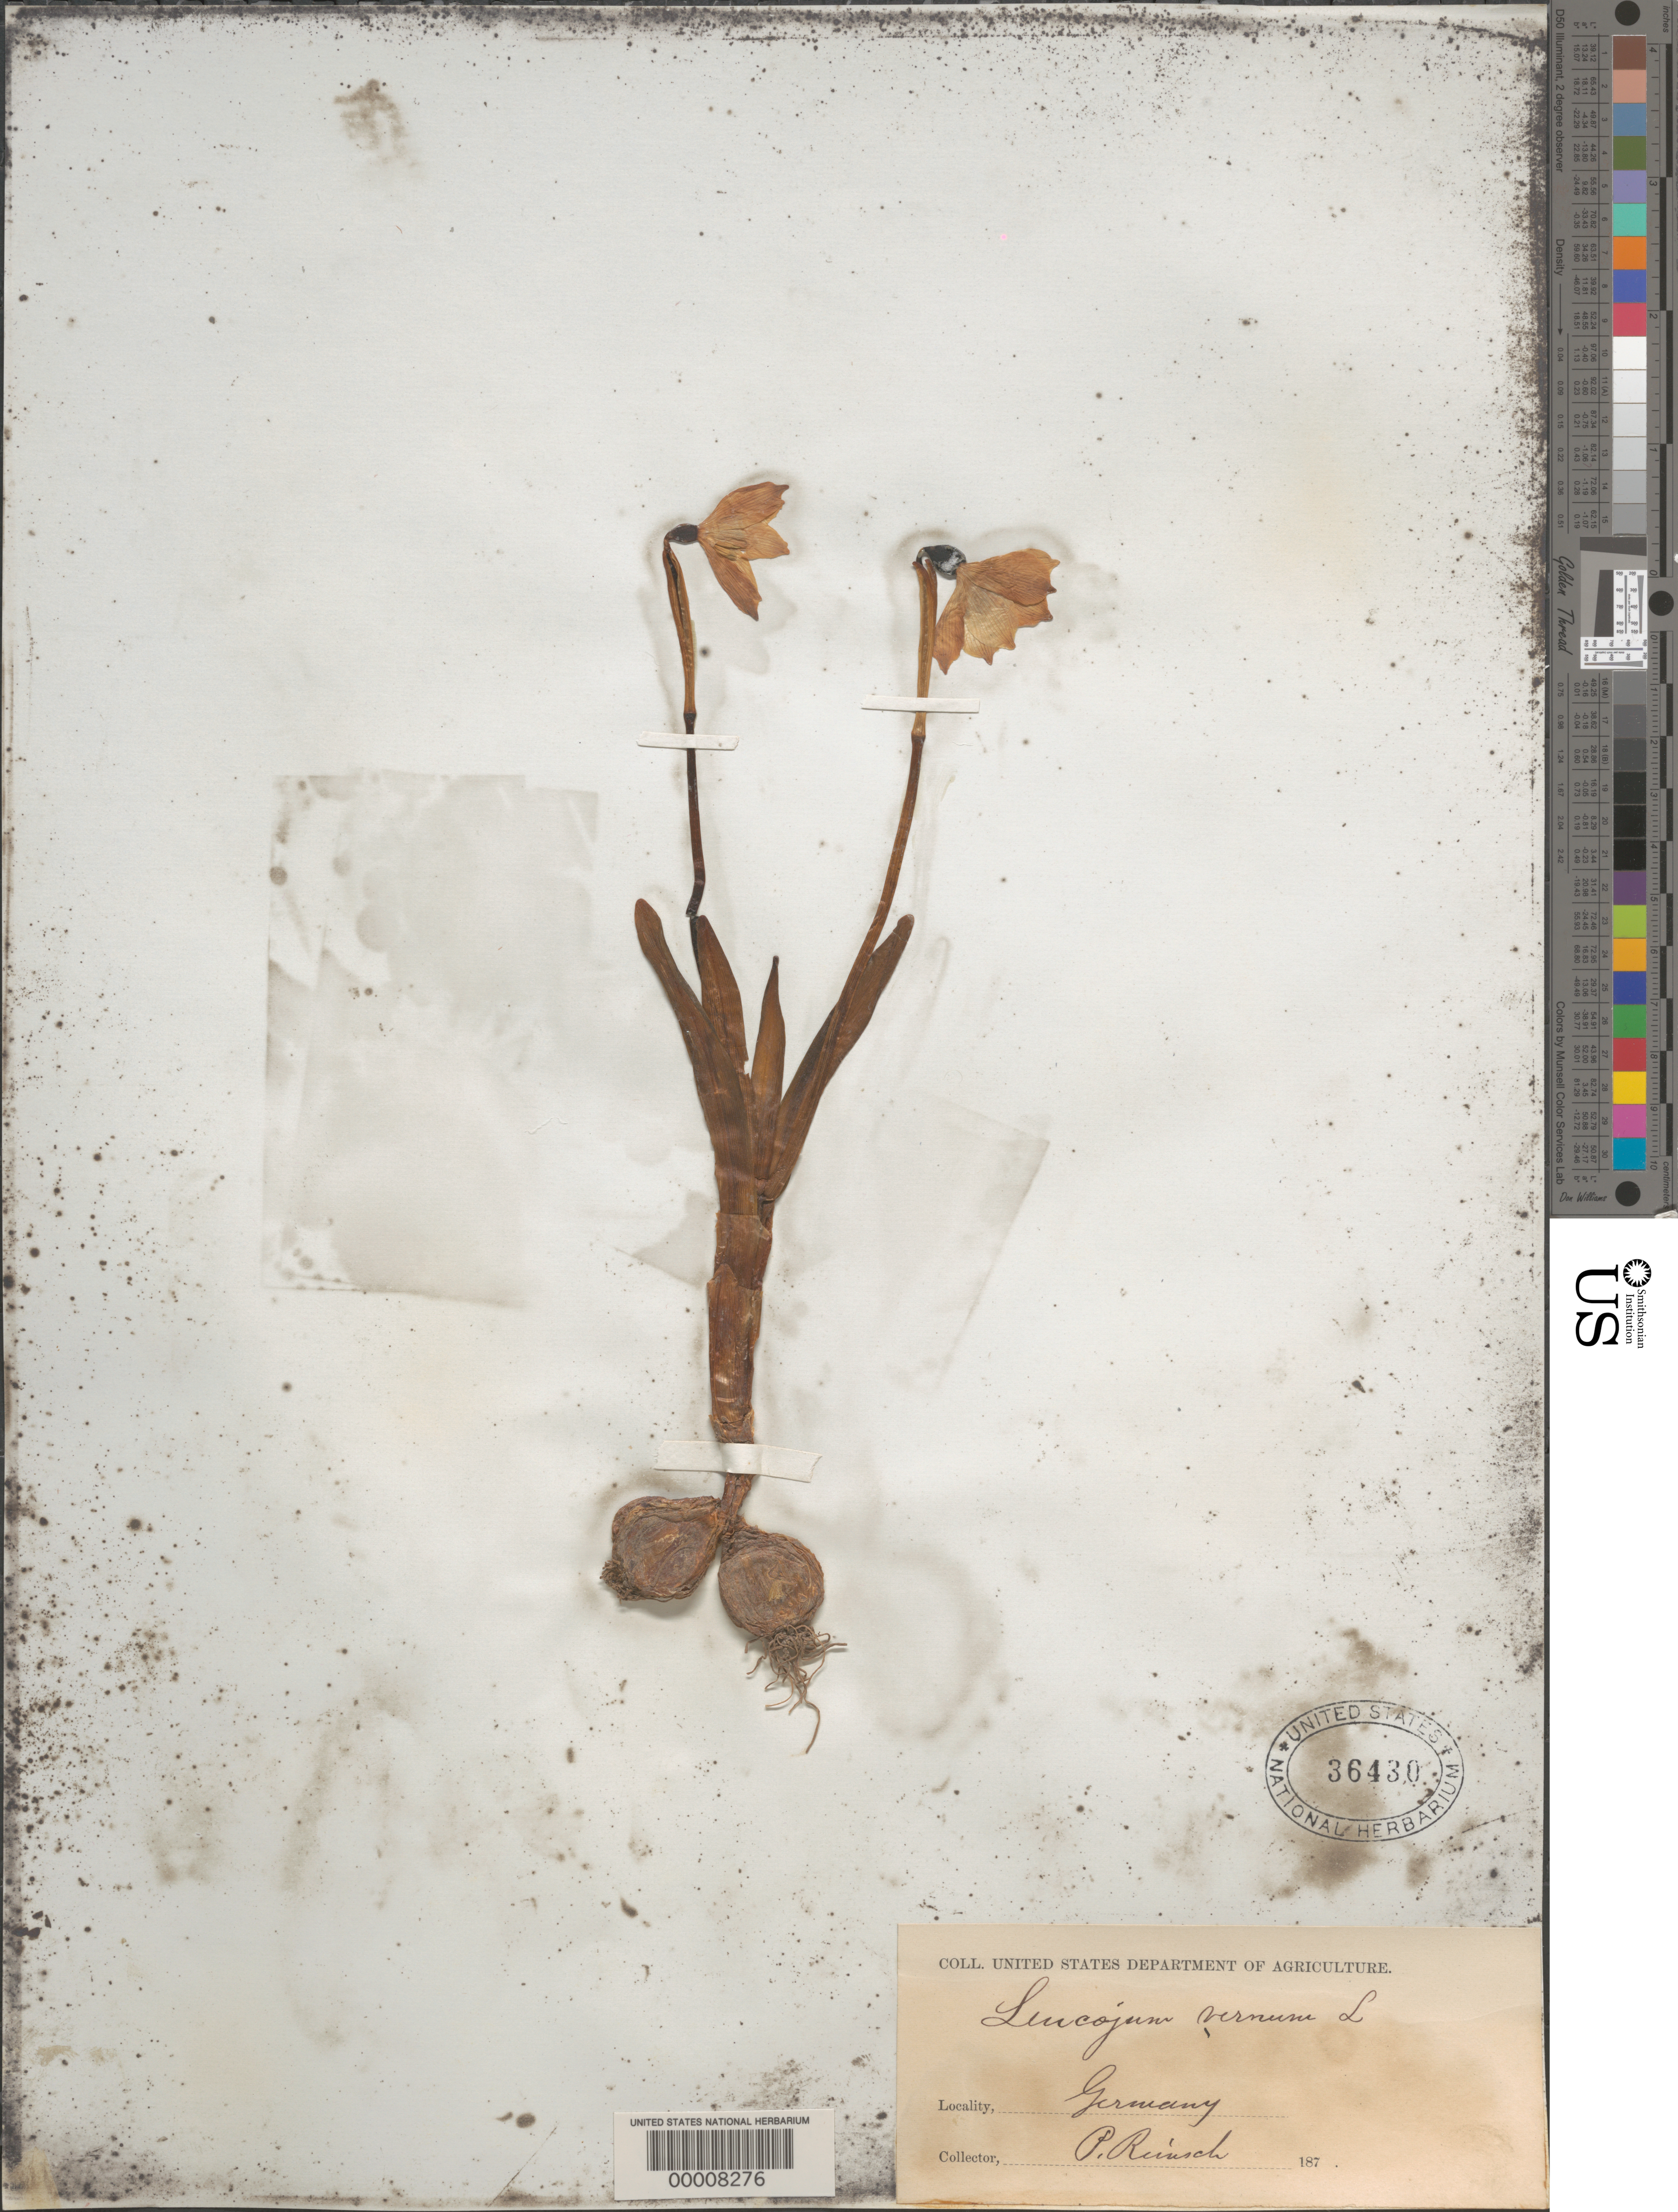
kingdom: Plantae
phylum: Tracheophyta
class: Liliopsida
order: Asparagales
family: Amaryllidaceae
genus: Leucojum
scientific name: Leucojum vernum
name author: L.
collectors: P. Reinsch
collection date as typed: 187-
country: Germany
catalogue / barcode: US 36430